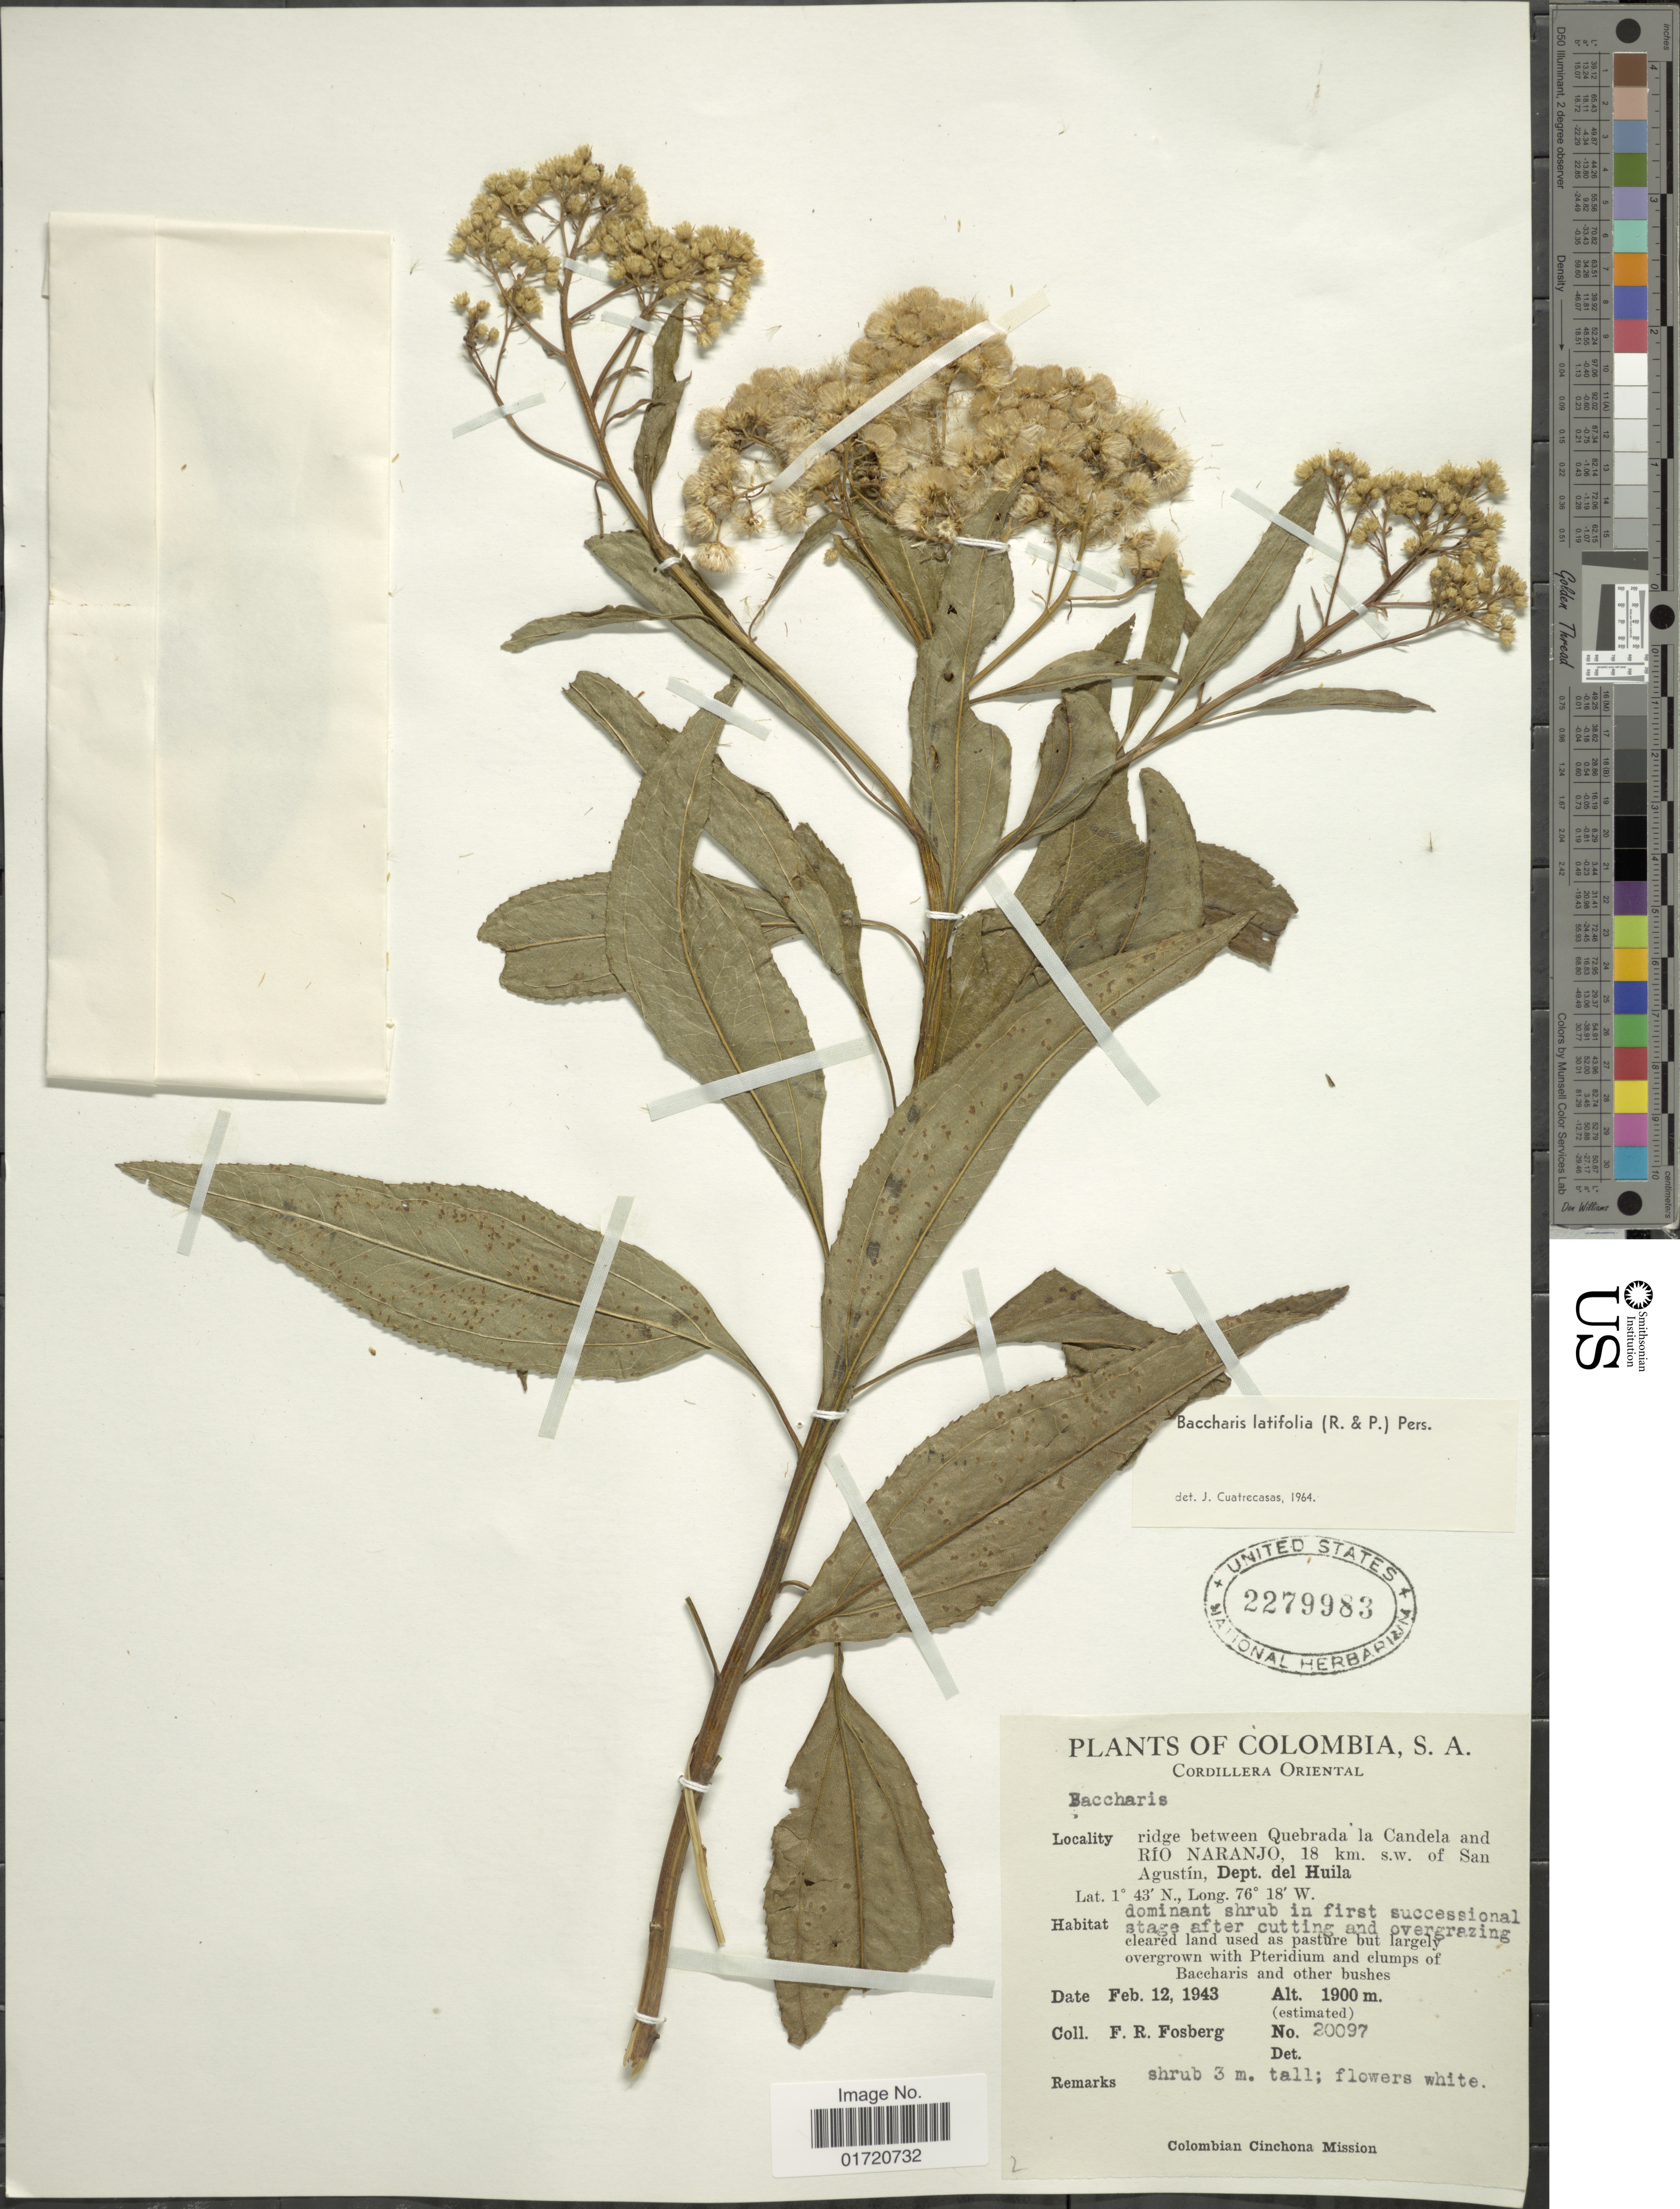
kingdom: Plantae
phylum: Tracheophyta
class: Magnoliopsida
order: Asterales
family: Asteraceae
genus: Baccharis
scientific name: Baccharis latifolia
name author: (Ruiz & Pav.) Pers.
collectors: F. R. Fosberg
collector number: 20097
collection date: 1943-02-12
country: Colombia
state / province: Huila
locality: Cordillera Oriental, ridge between Quebrada la Candela and Rio Naranjo, 18 km s.w. of San Agustin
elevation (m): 1900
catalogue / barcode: US 2279983